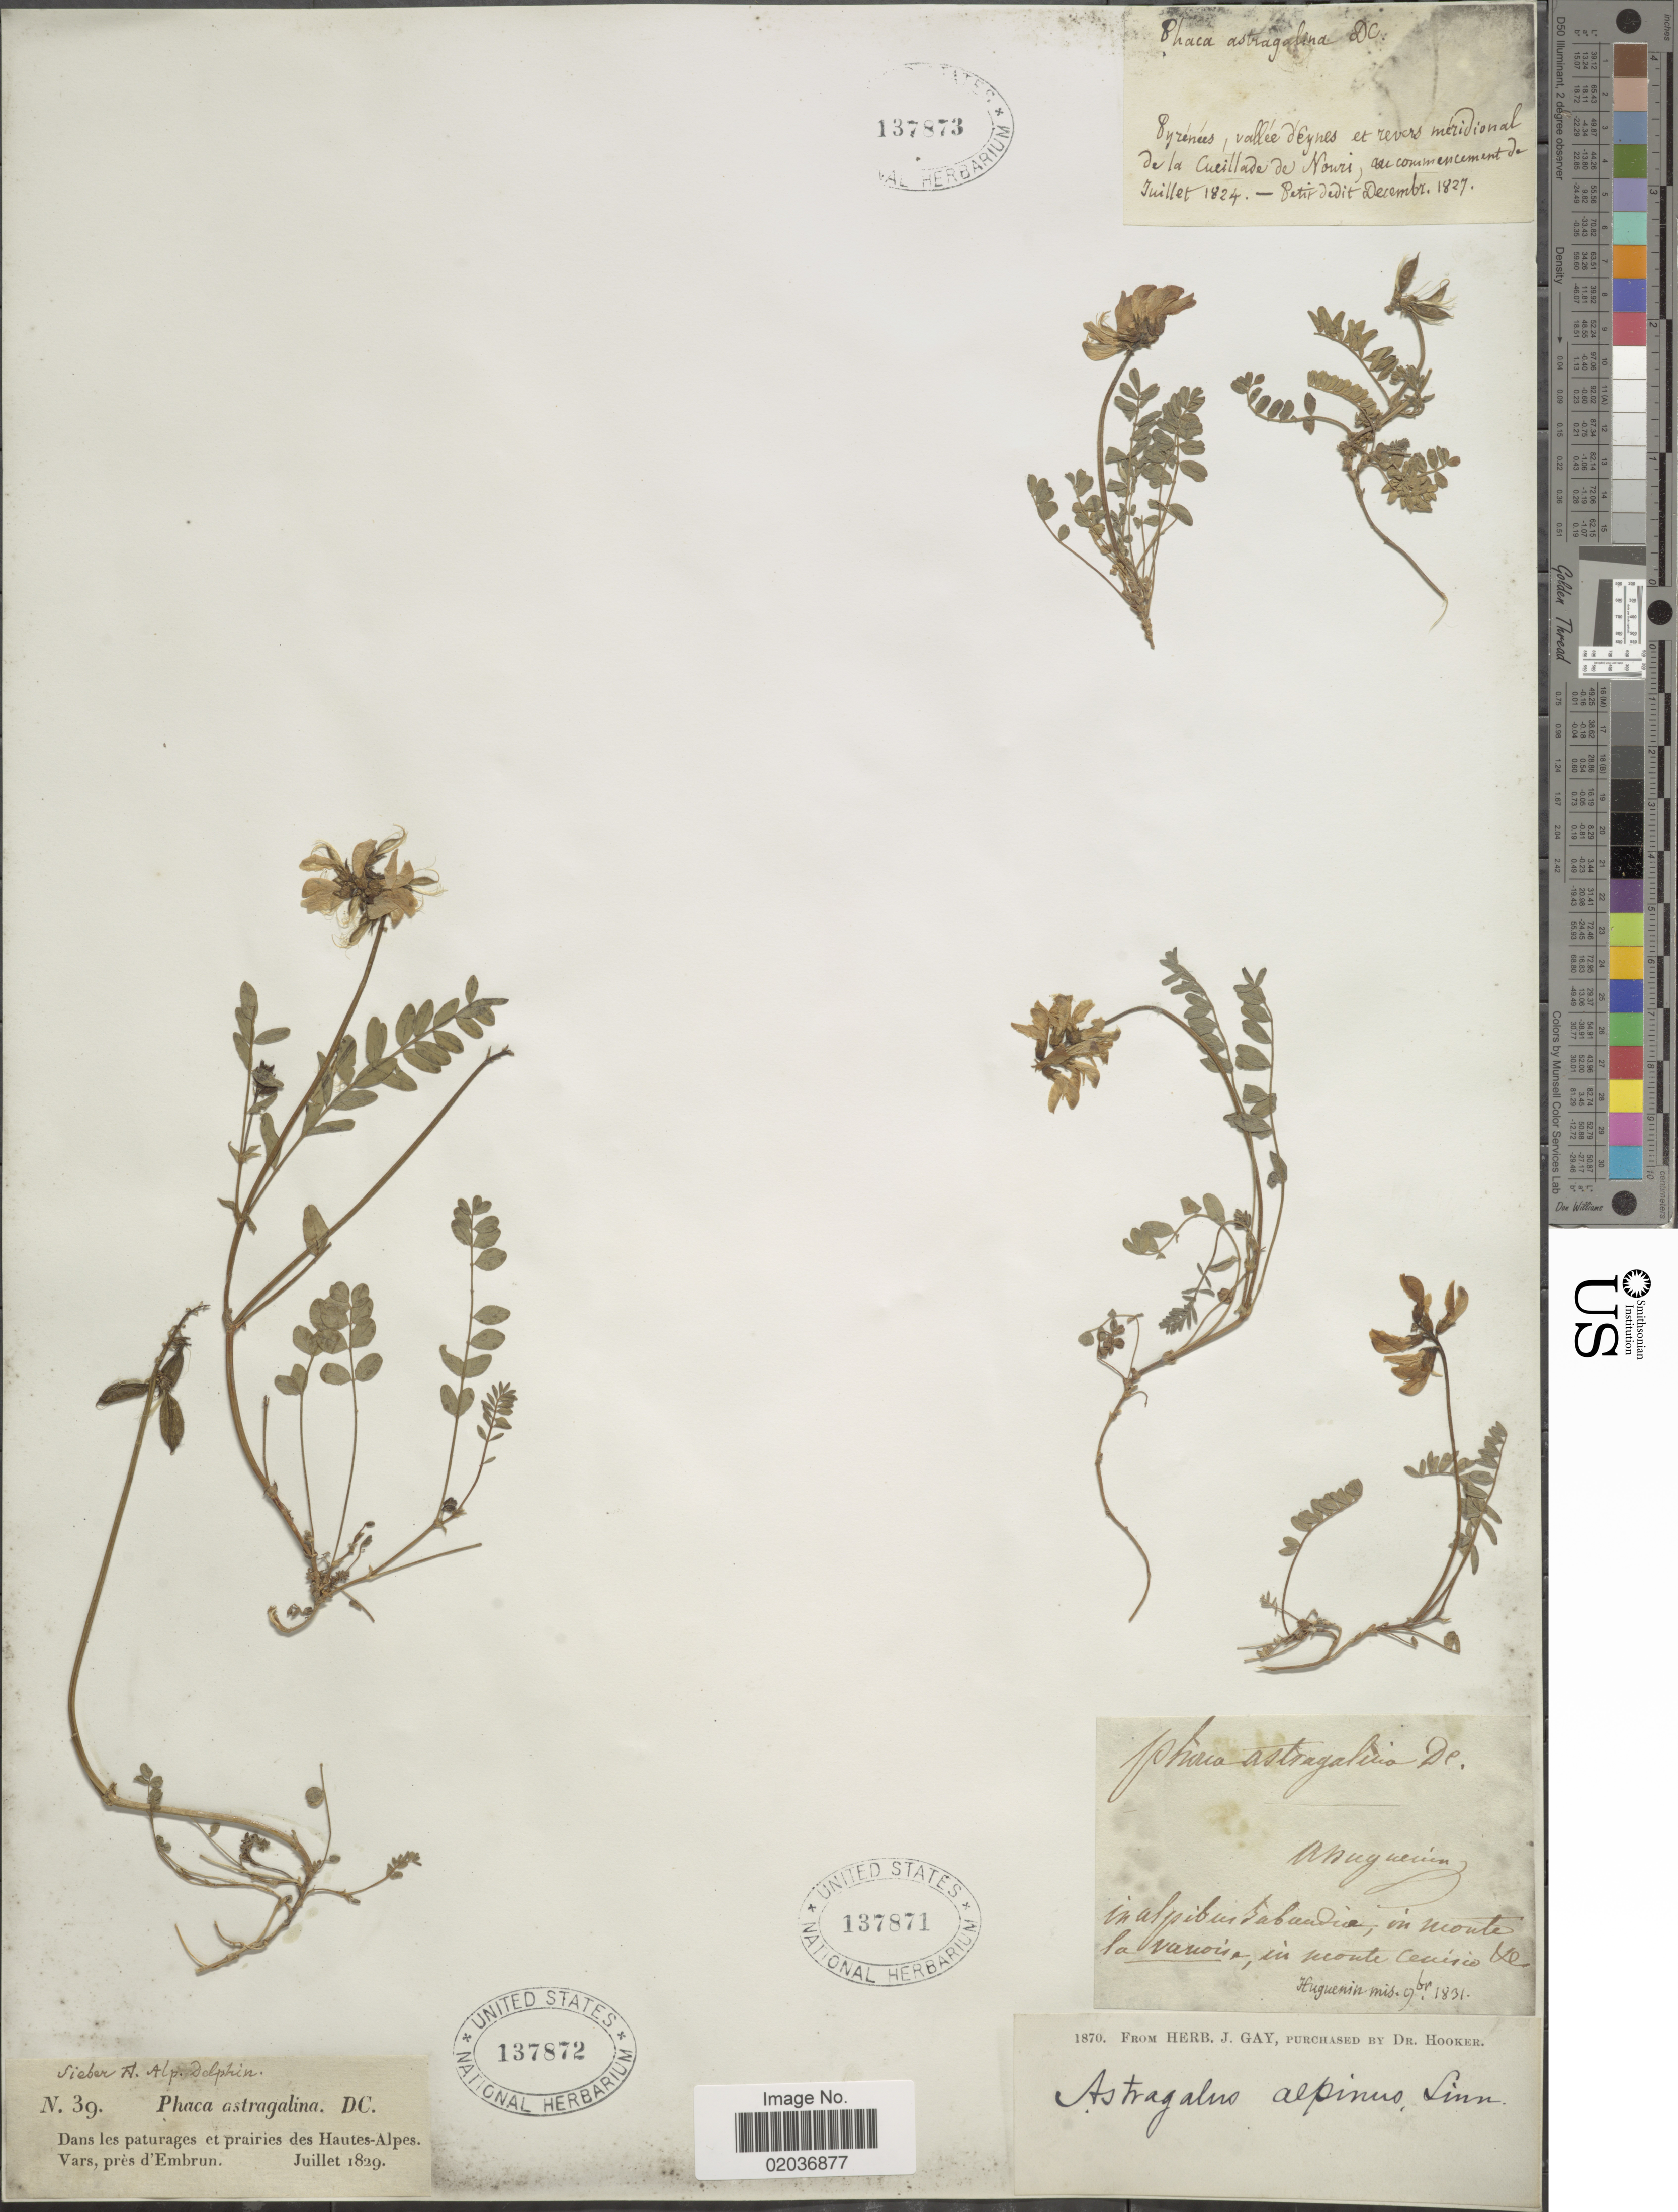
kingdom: Plantae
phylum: Tracheophyta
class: Magnoliopsida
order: Fabales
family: Fabaceae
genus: Astragalus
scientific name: Astragalus alpinus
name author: L.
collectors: -- Sieber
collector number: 39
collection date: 1829-07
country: France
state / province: Provence-Alpes-Côte d'Azur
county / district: Hautes-Alpes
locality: Dans les paturages et prairies des Hautes-Alpes. Vars, près d'Embrun.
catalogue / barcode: US 137872-2